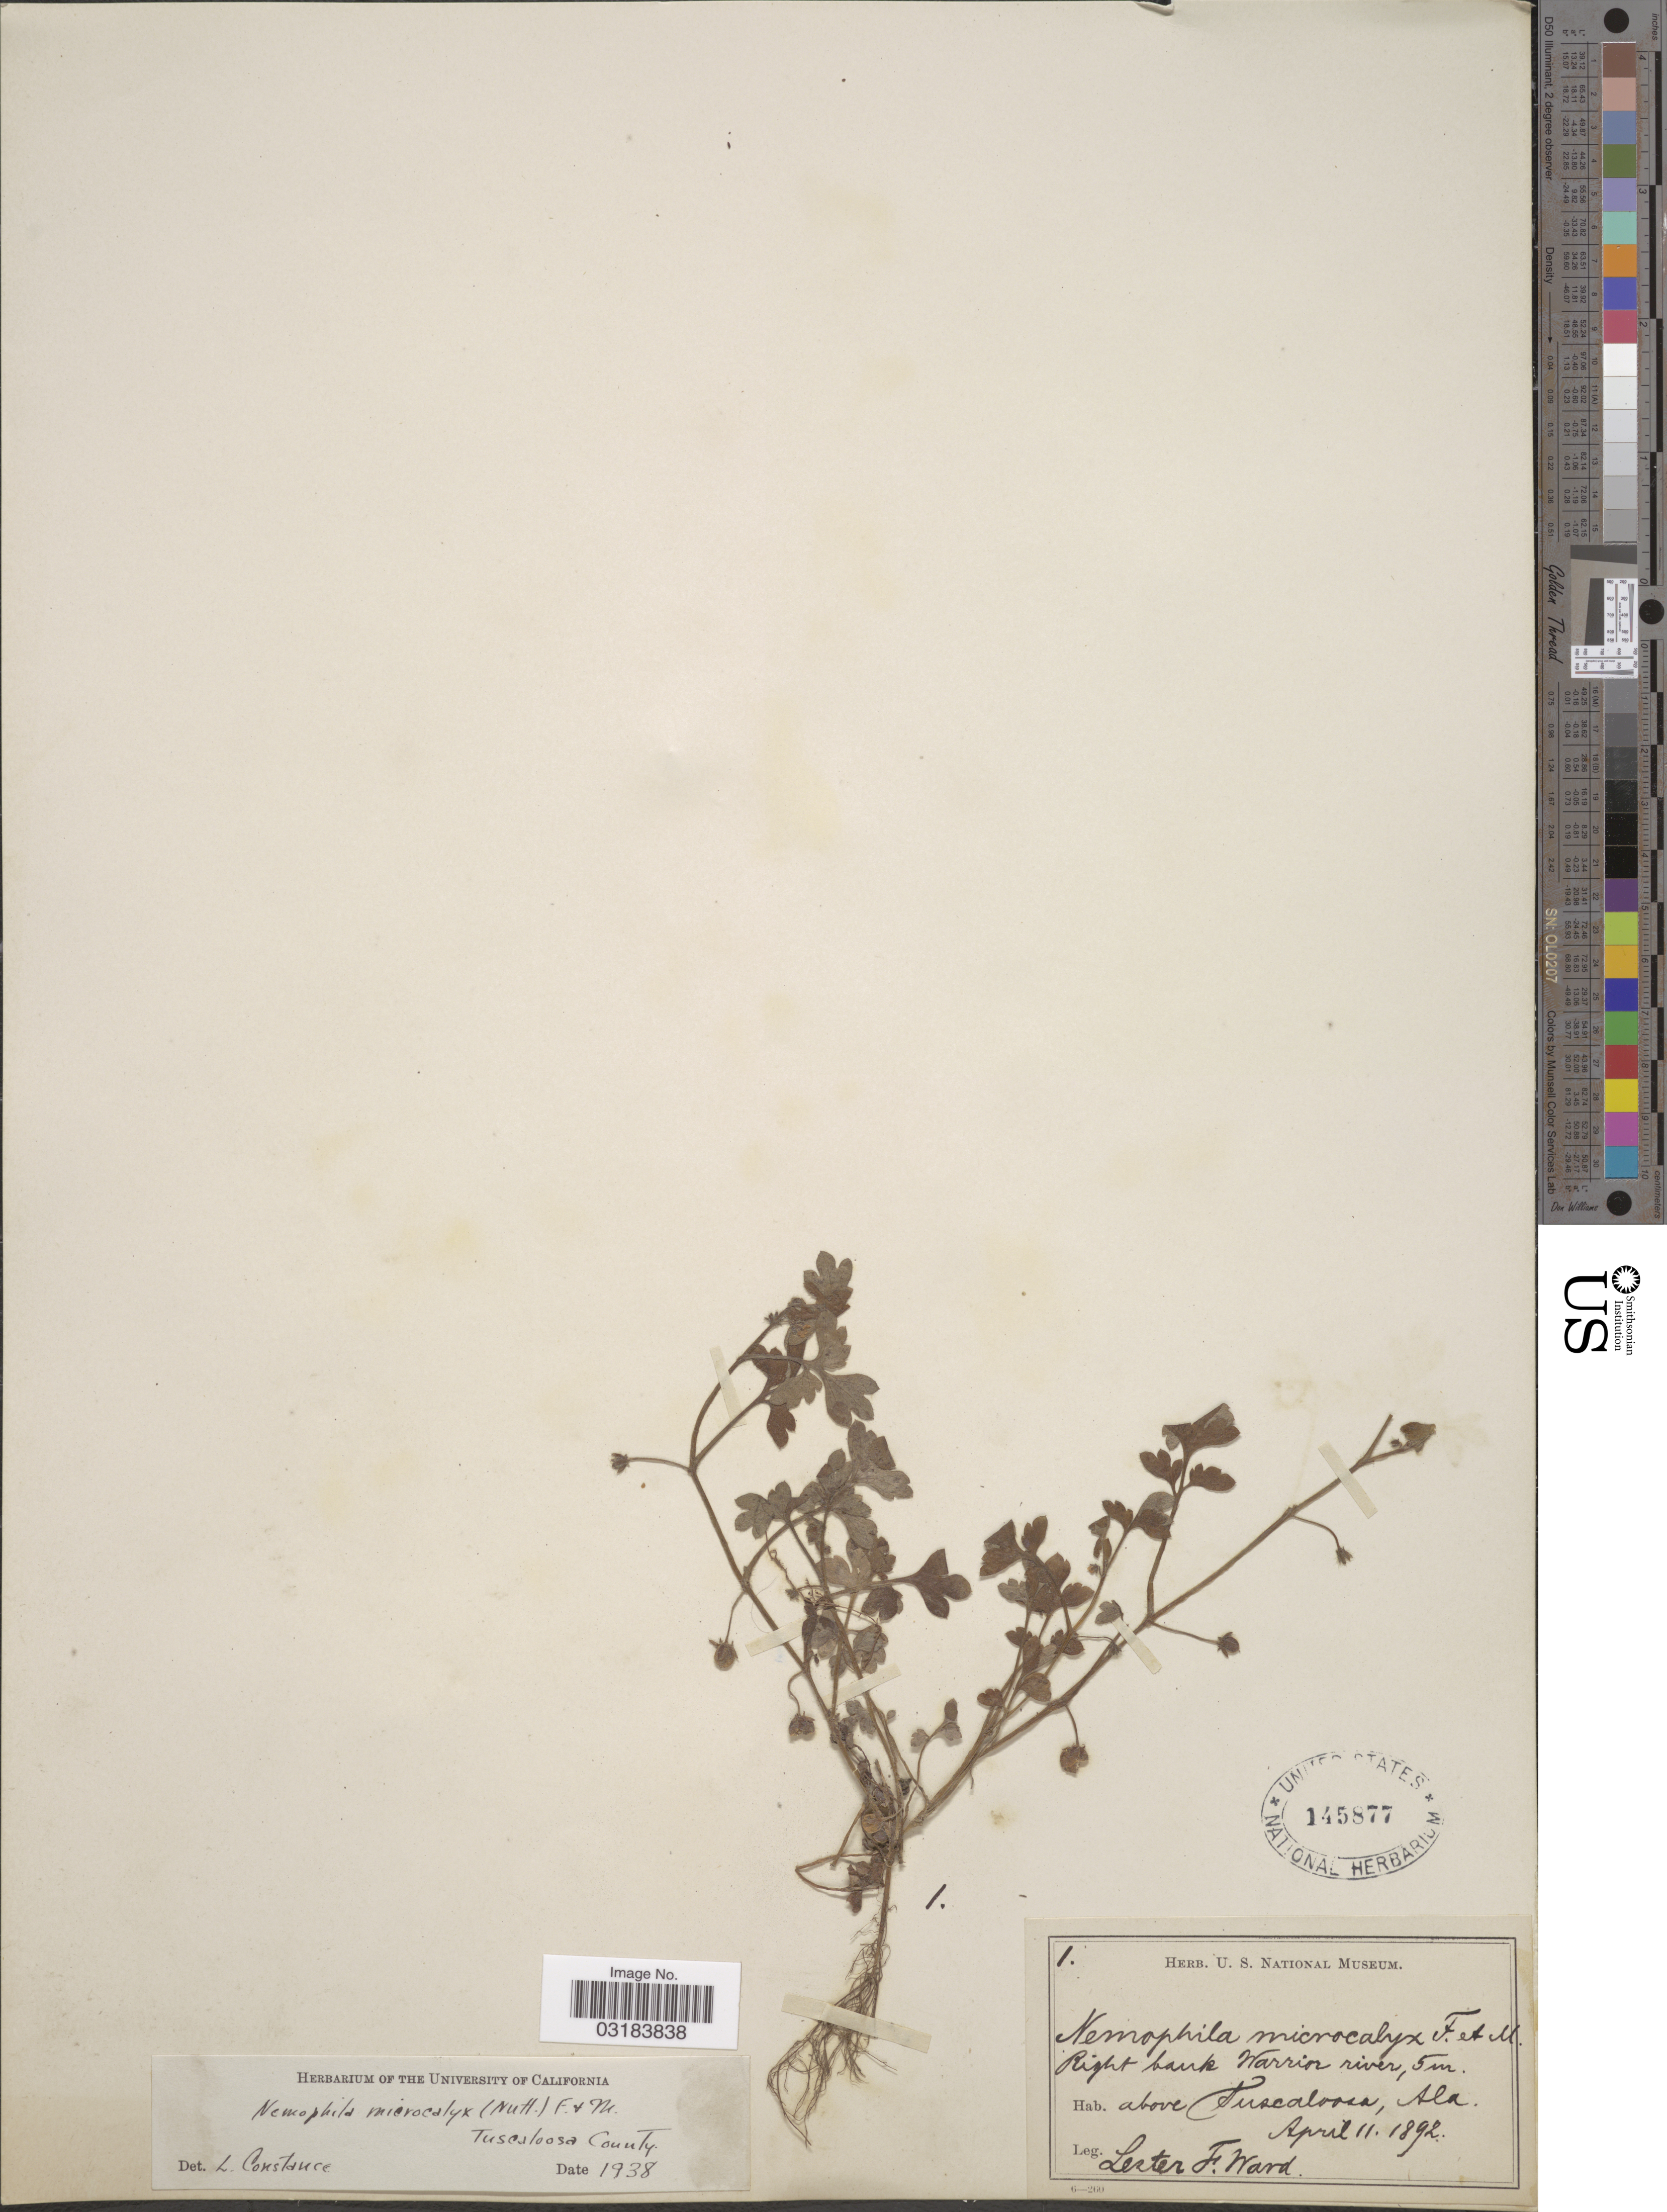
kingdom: Plantae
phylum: Tracheophyta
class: Magnoliopsida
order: Boraginales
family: Hydrophyllaceae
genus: Nemophila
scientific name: Nemophila microcalyx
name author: (Nutt.) Fisch. & C.A. Mey.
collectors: L. F. Ward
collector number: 1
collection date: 1892-04-11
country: United States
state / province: Alabama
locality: Right bank Warrior river, 5 m. above Tuscaloosa, Ala.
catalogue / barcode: US 145877